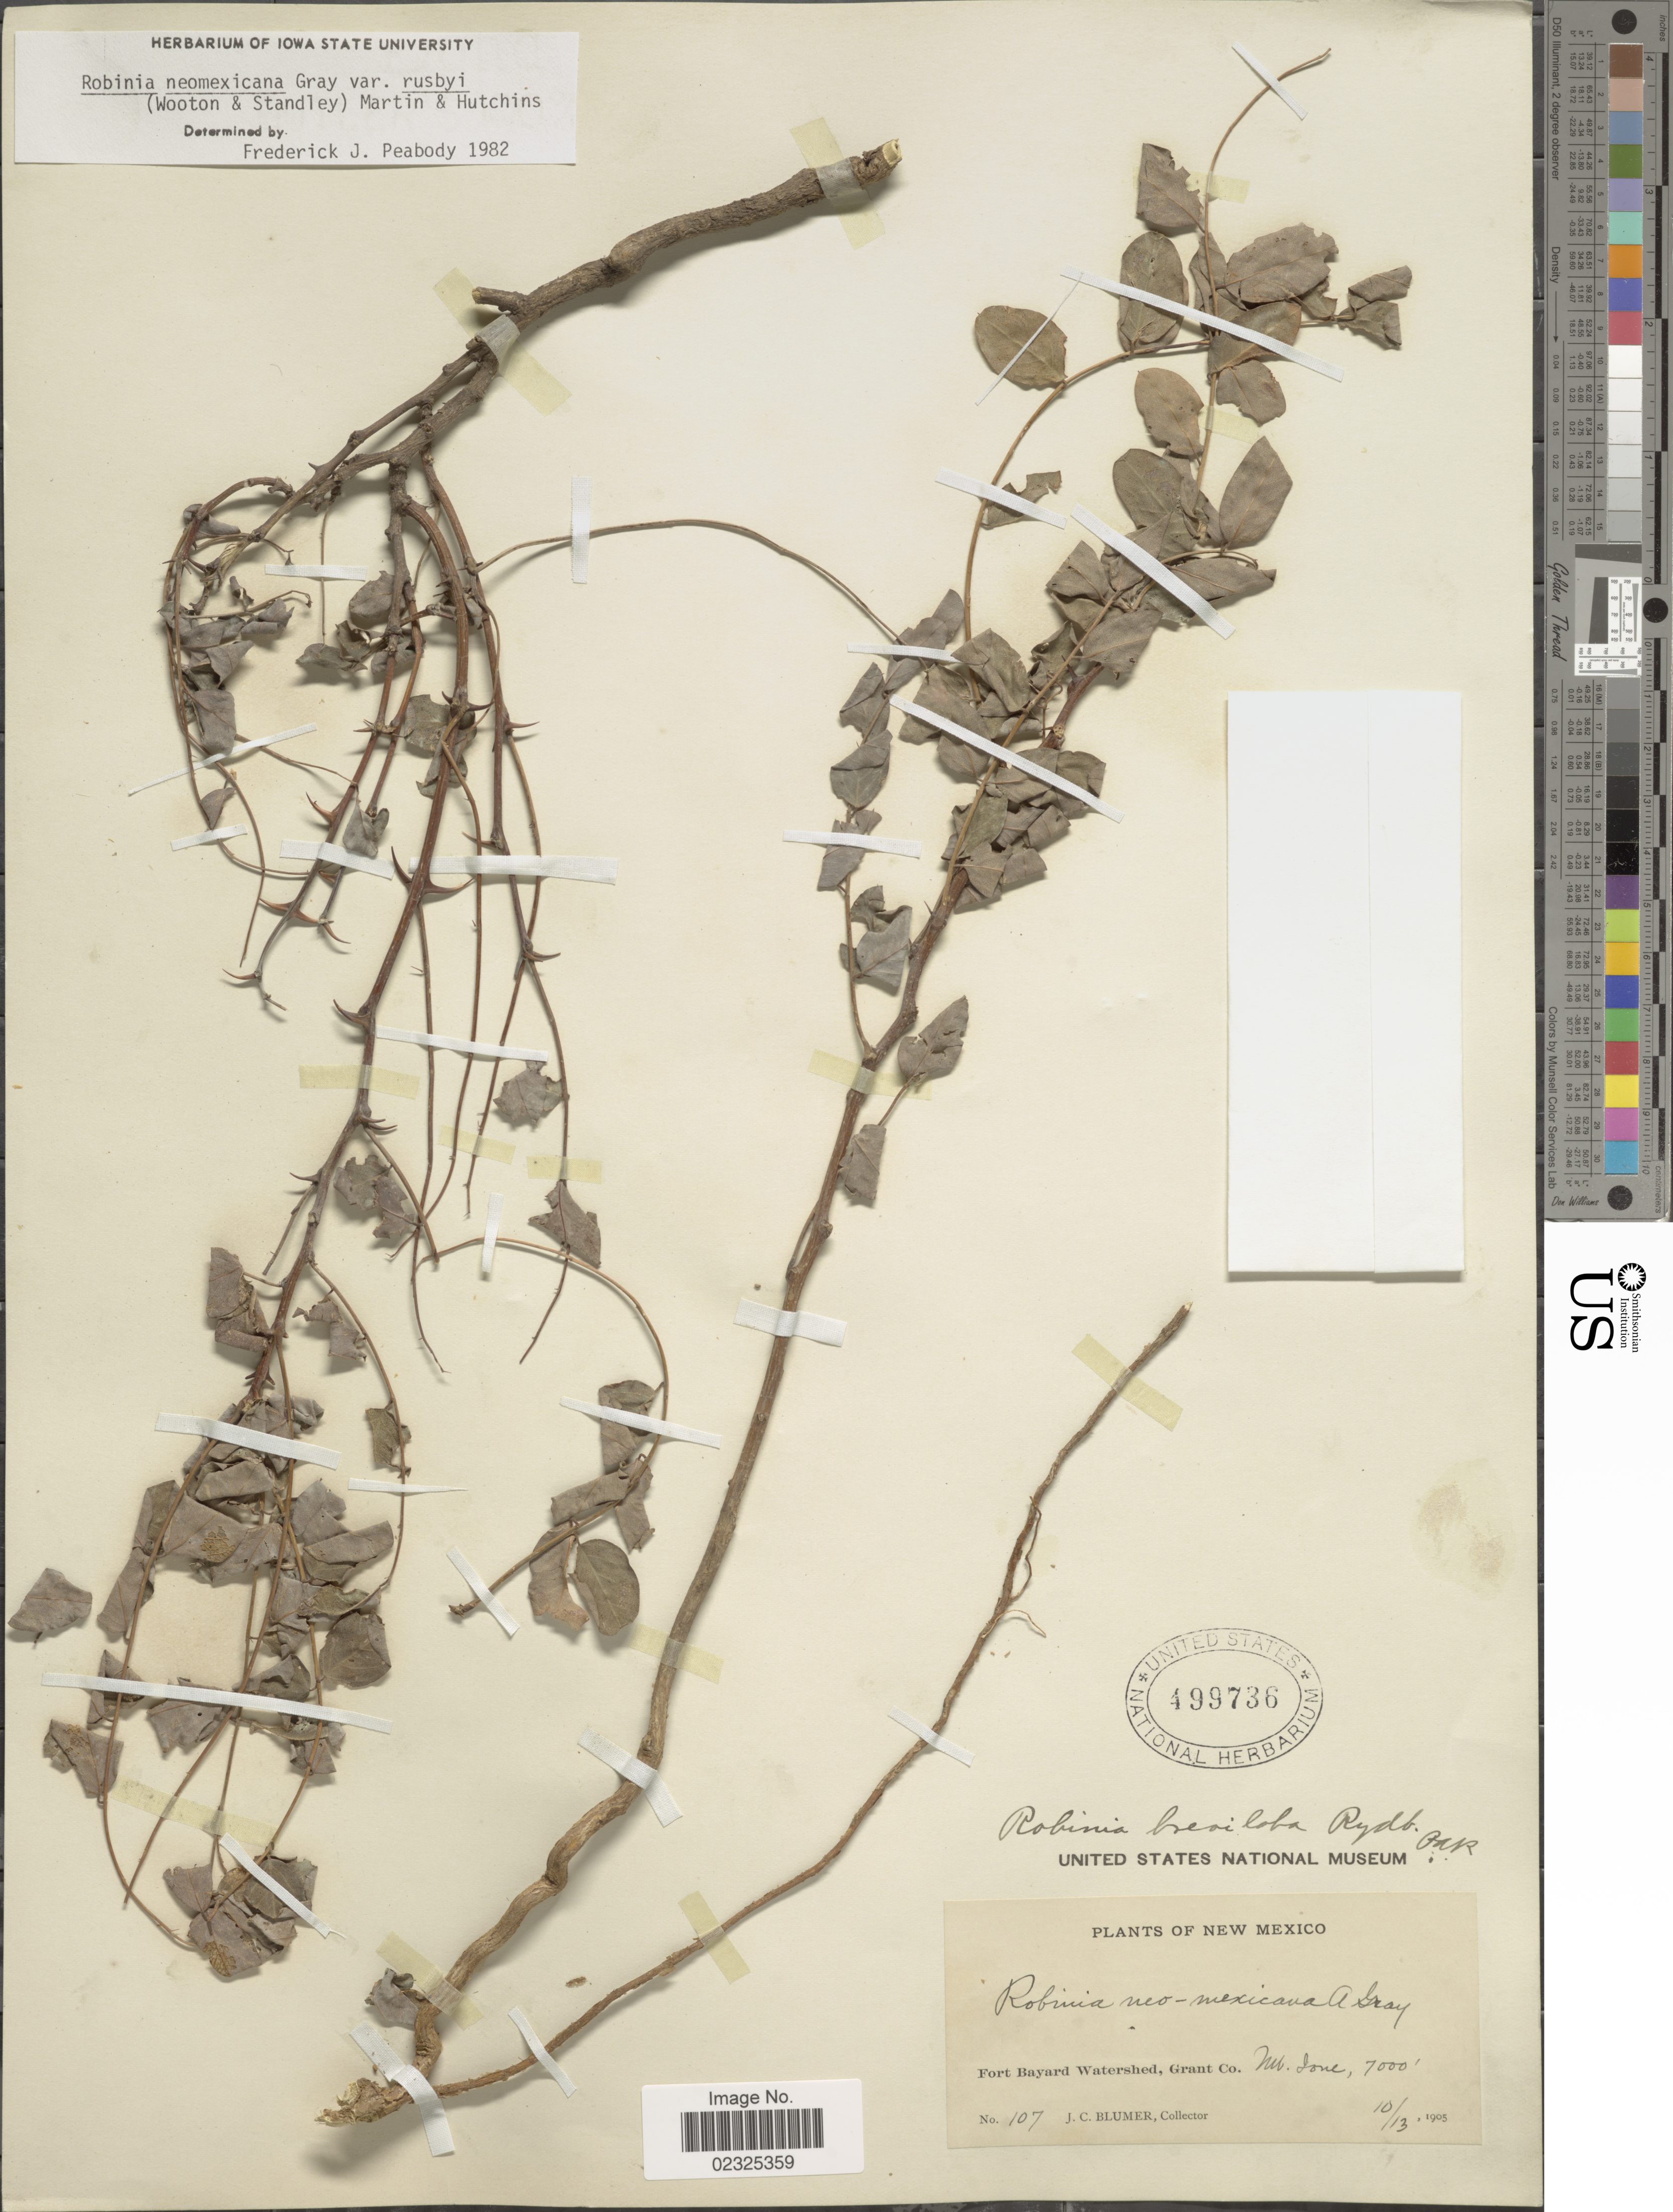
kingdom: Plantae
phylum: Tracheophyta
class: Magnoliopsida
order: Fabales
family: Fabaceae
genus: Robinia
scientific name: Robinia neomexicana var. rusbyi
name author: (Wooton & Standl.) W.C. Martin & C.R. Hutchins ex Peabody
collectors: J. C. Blumer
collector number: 107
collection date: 1905-10-13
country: United States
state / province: New Mexico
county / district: Grant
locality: Mt. Zone, Fort Bayard Watershed, Grant Co.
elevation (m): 2134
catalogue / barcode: US 499736